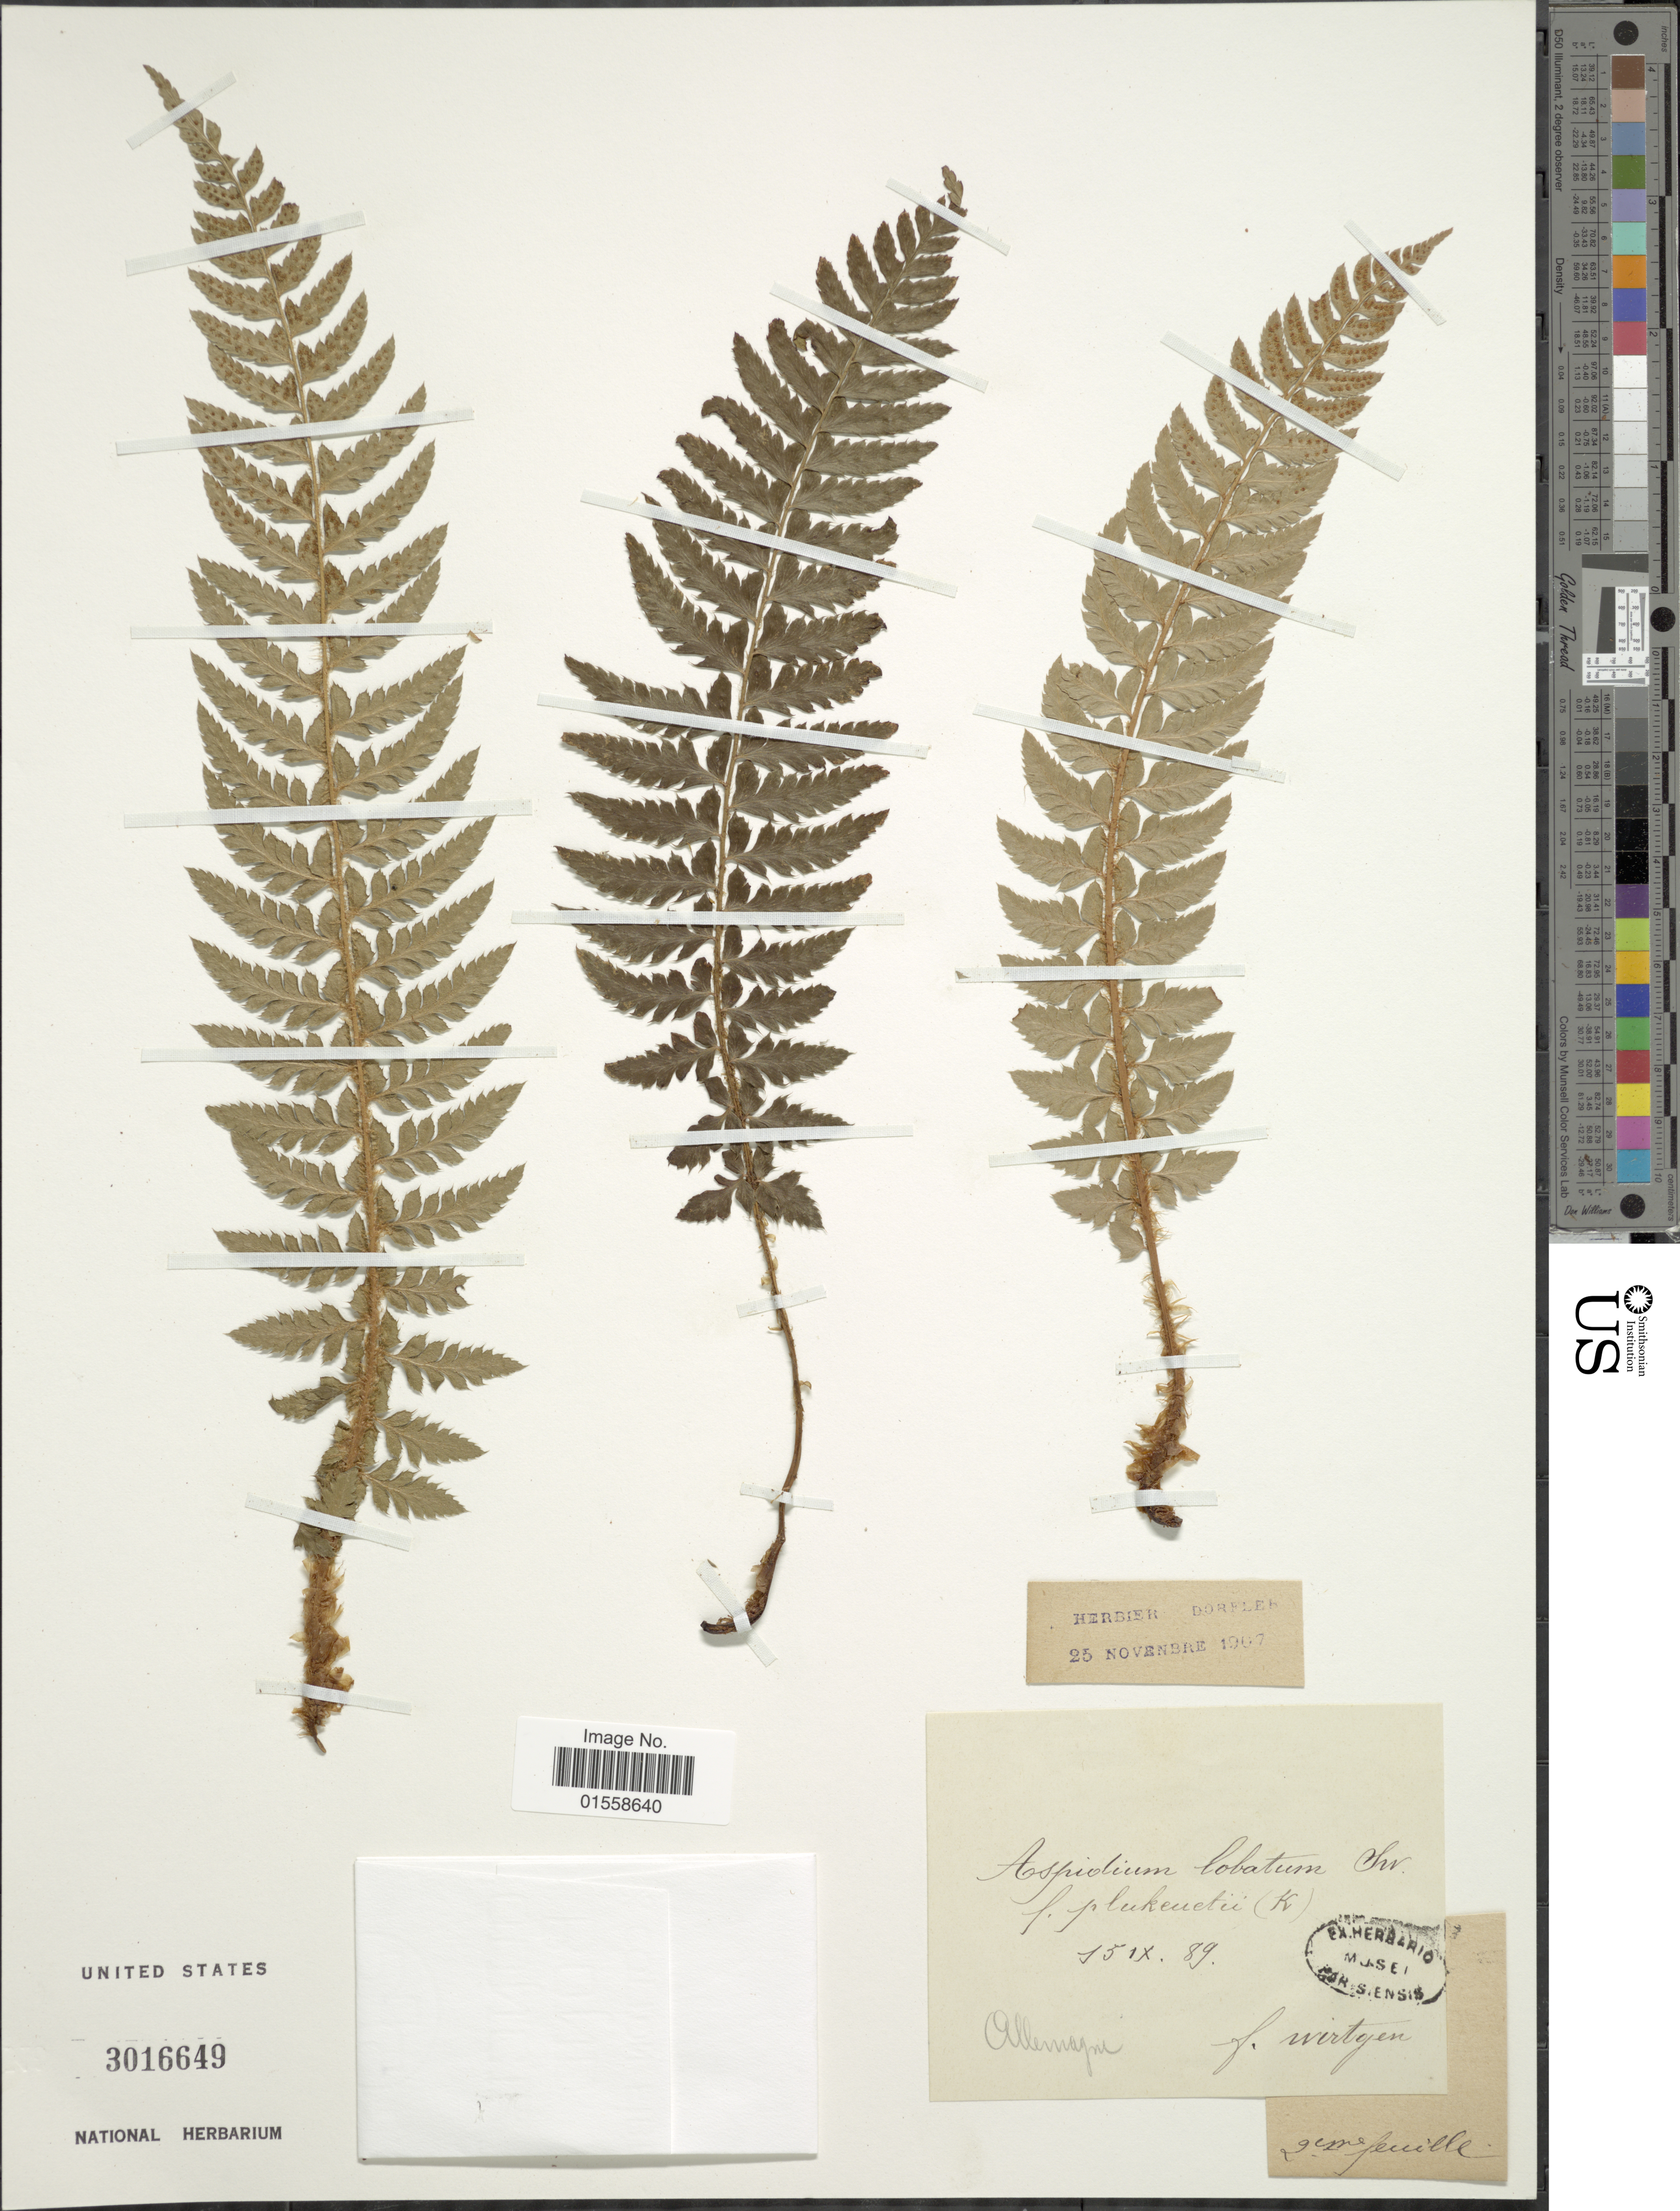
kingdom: Plantae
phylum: Tracheophyta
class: Polypodiopsida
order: Polypodiales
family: Dryopteridaceae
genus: Polystichum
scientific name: Polystichum x illyricum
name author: Hahne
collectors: Wirtgen, --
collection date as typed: Transcribed d/m/y: 15/9/89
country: Germany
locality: Allemagne.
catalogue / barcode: US 3016649